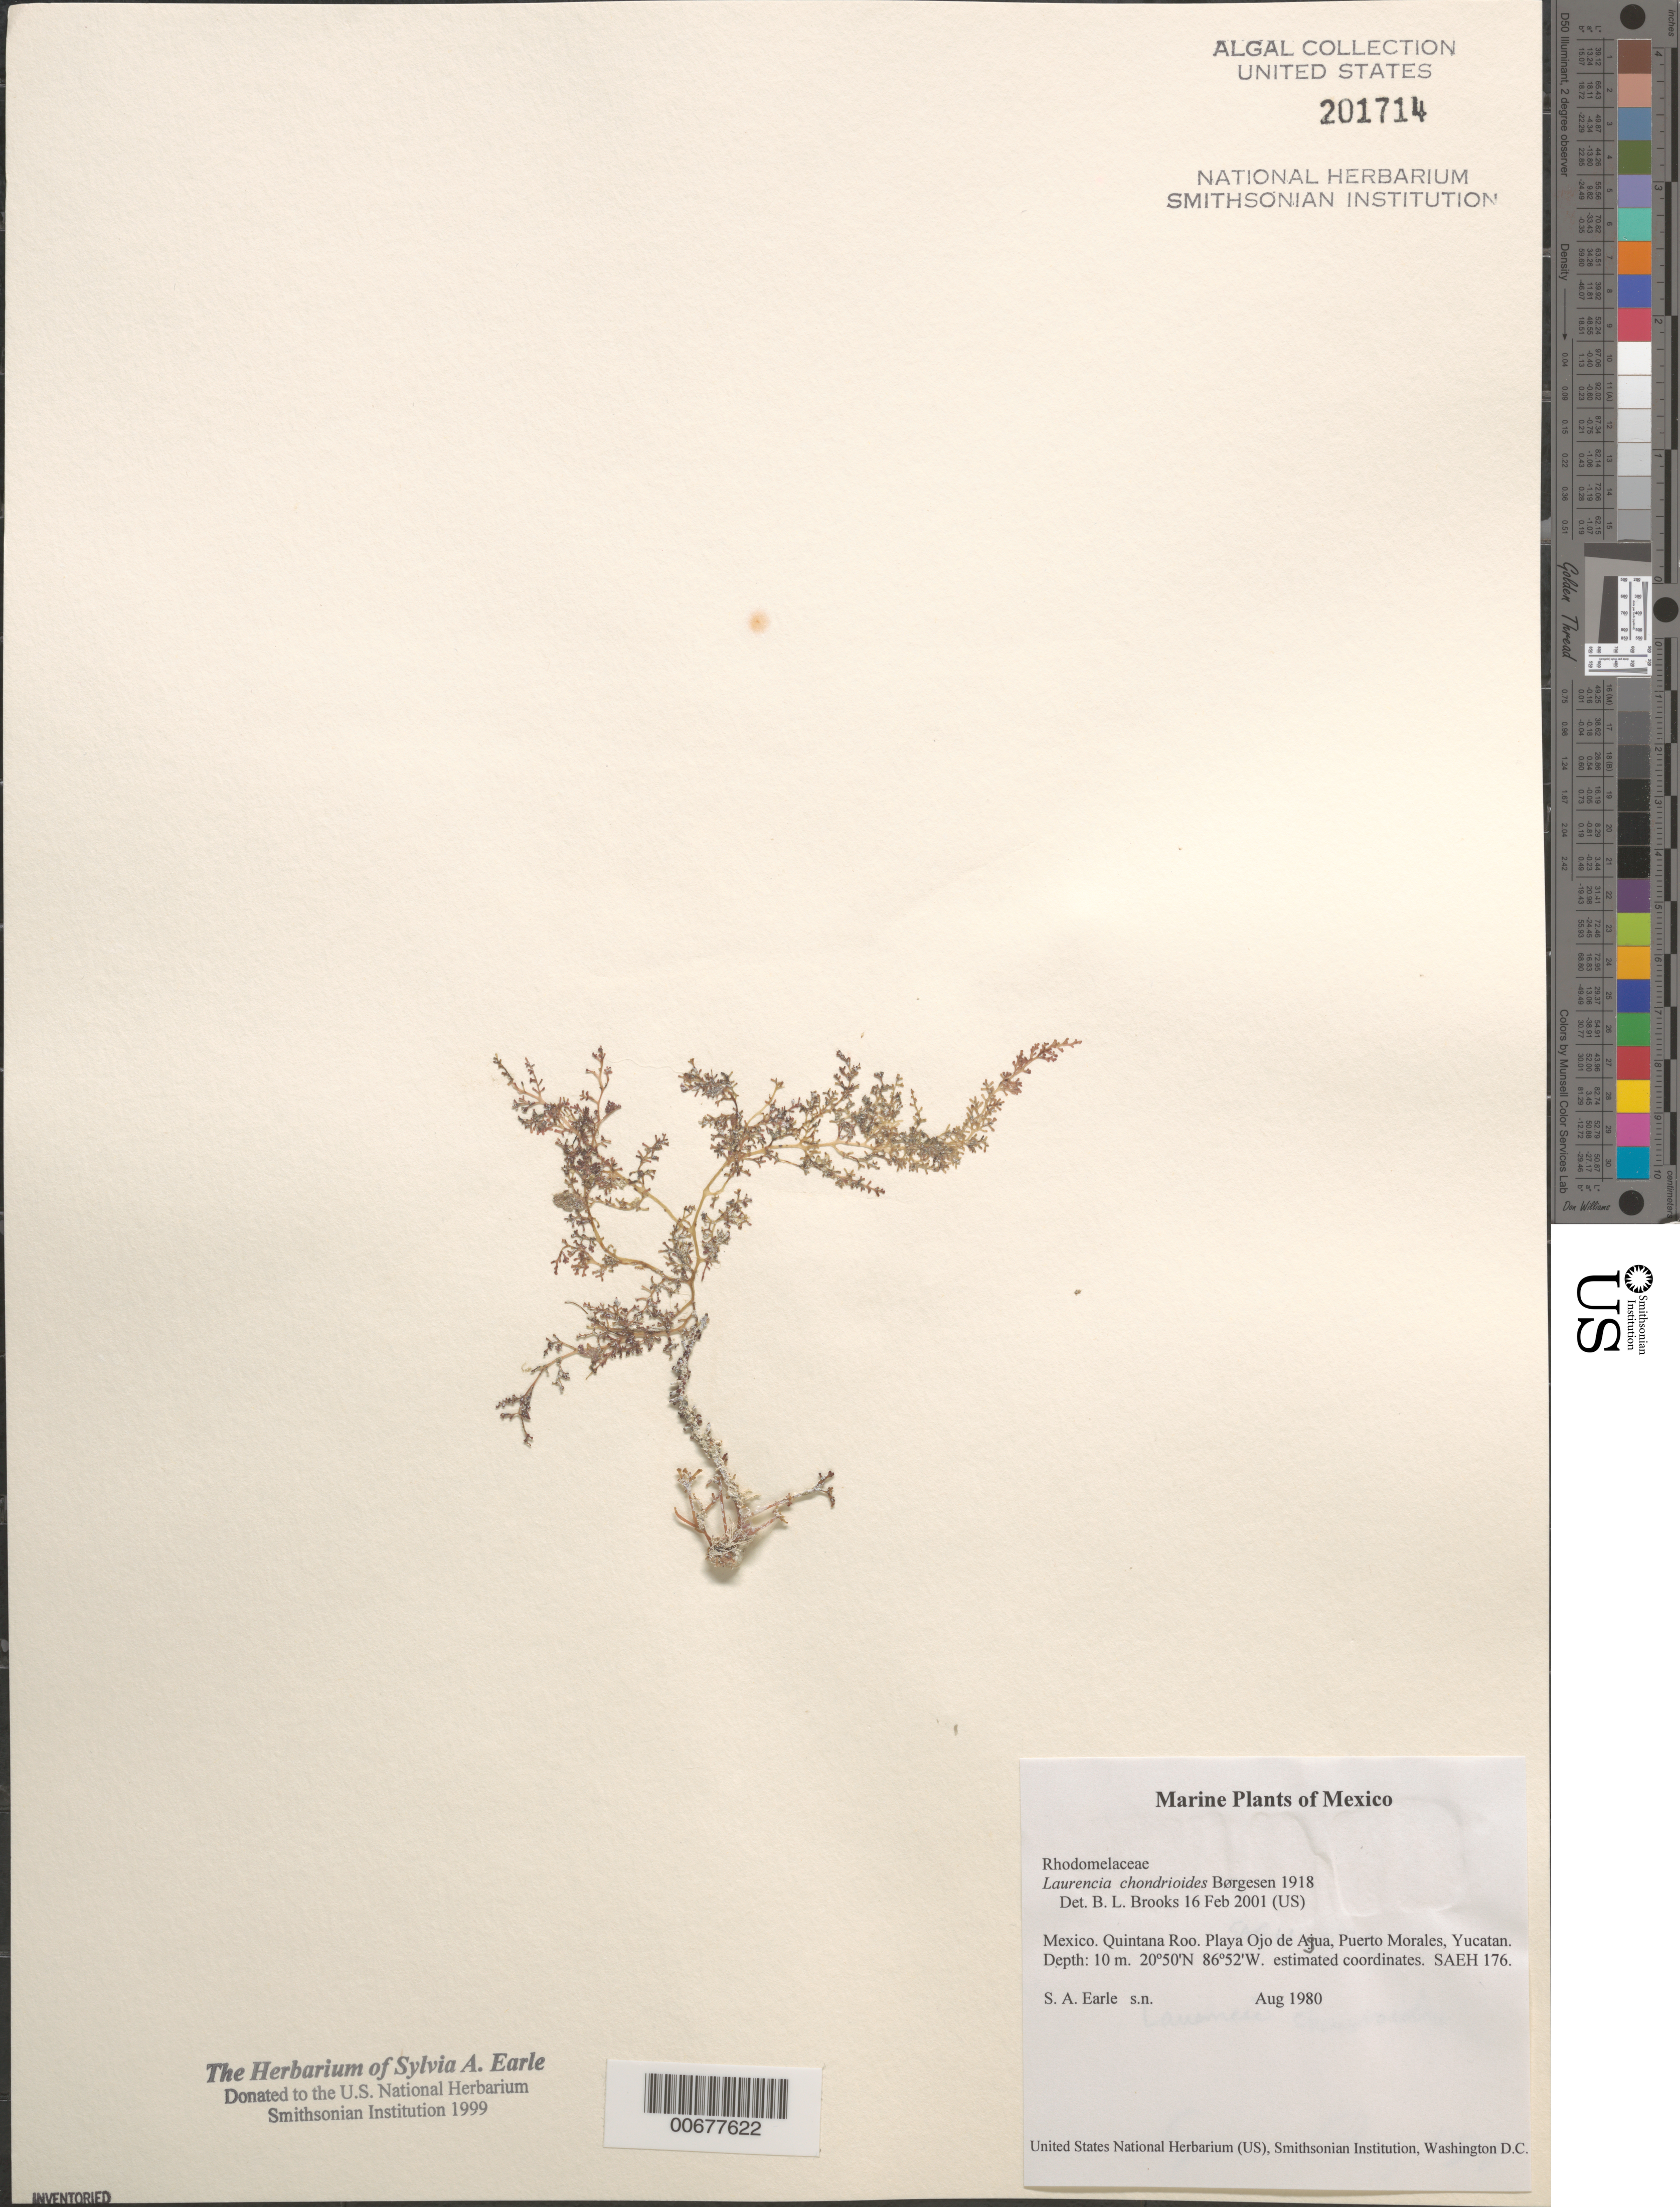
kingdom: Plantae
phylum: Rhodophyta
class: Florideophyceae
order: Ceramiales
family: Rhodomelaceae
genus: Laurencia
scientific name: Laurencia chondrioides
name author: Børgesen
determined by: Brooks, B. L., (BOT), Smithsonian Institution - National Museum of Natural History (UNITED STATES)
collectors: S. A. Earle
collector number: SAEH 176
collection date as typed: Aug 1980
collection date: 1980-08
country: Mexico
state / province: Quintana Roo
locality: Playa Ojo de Agua, Puerto Morales, Yucatan Peninsula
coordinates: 20 50' N, 86 52' W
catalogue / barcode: US 201714